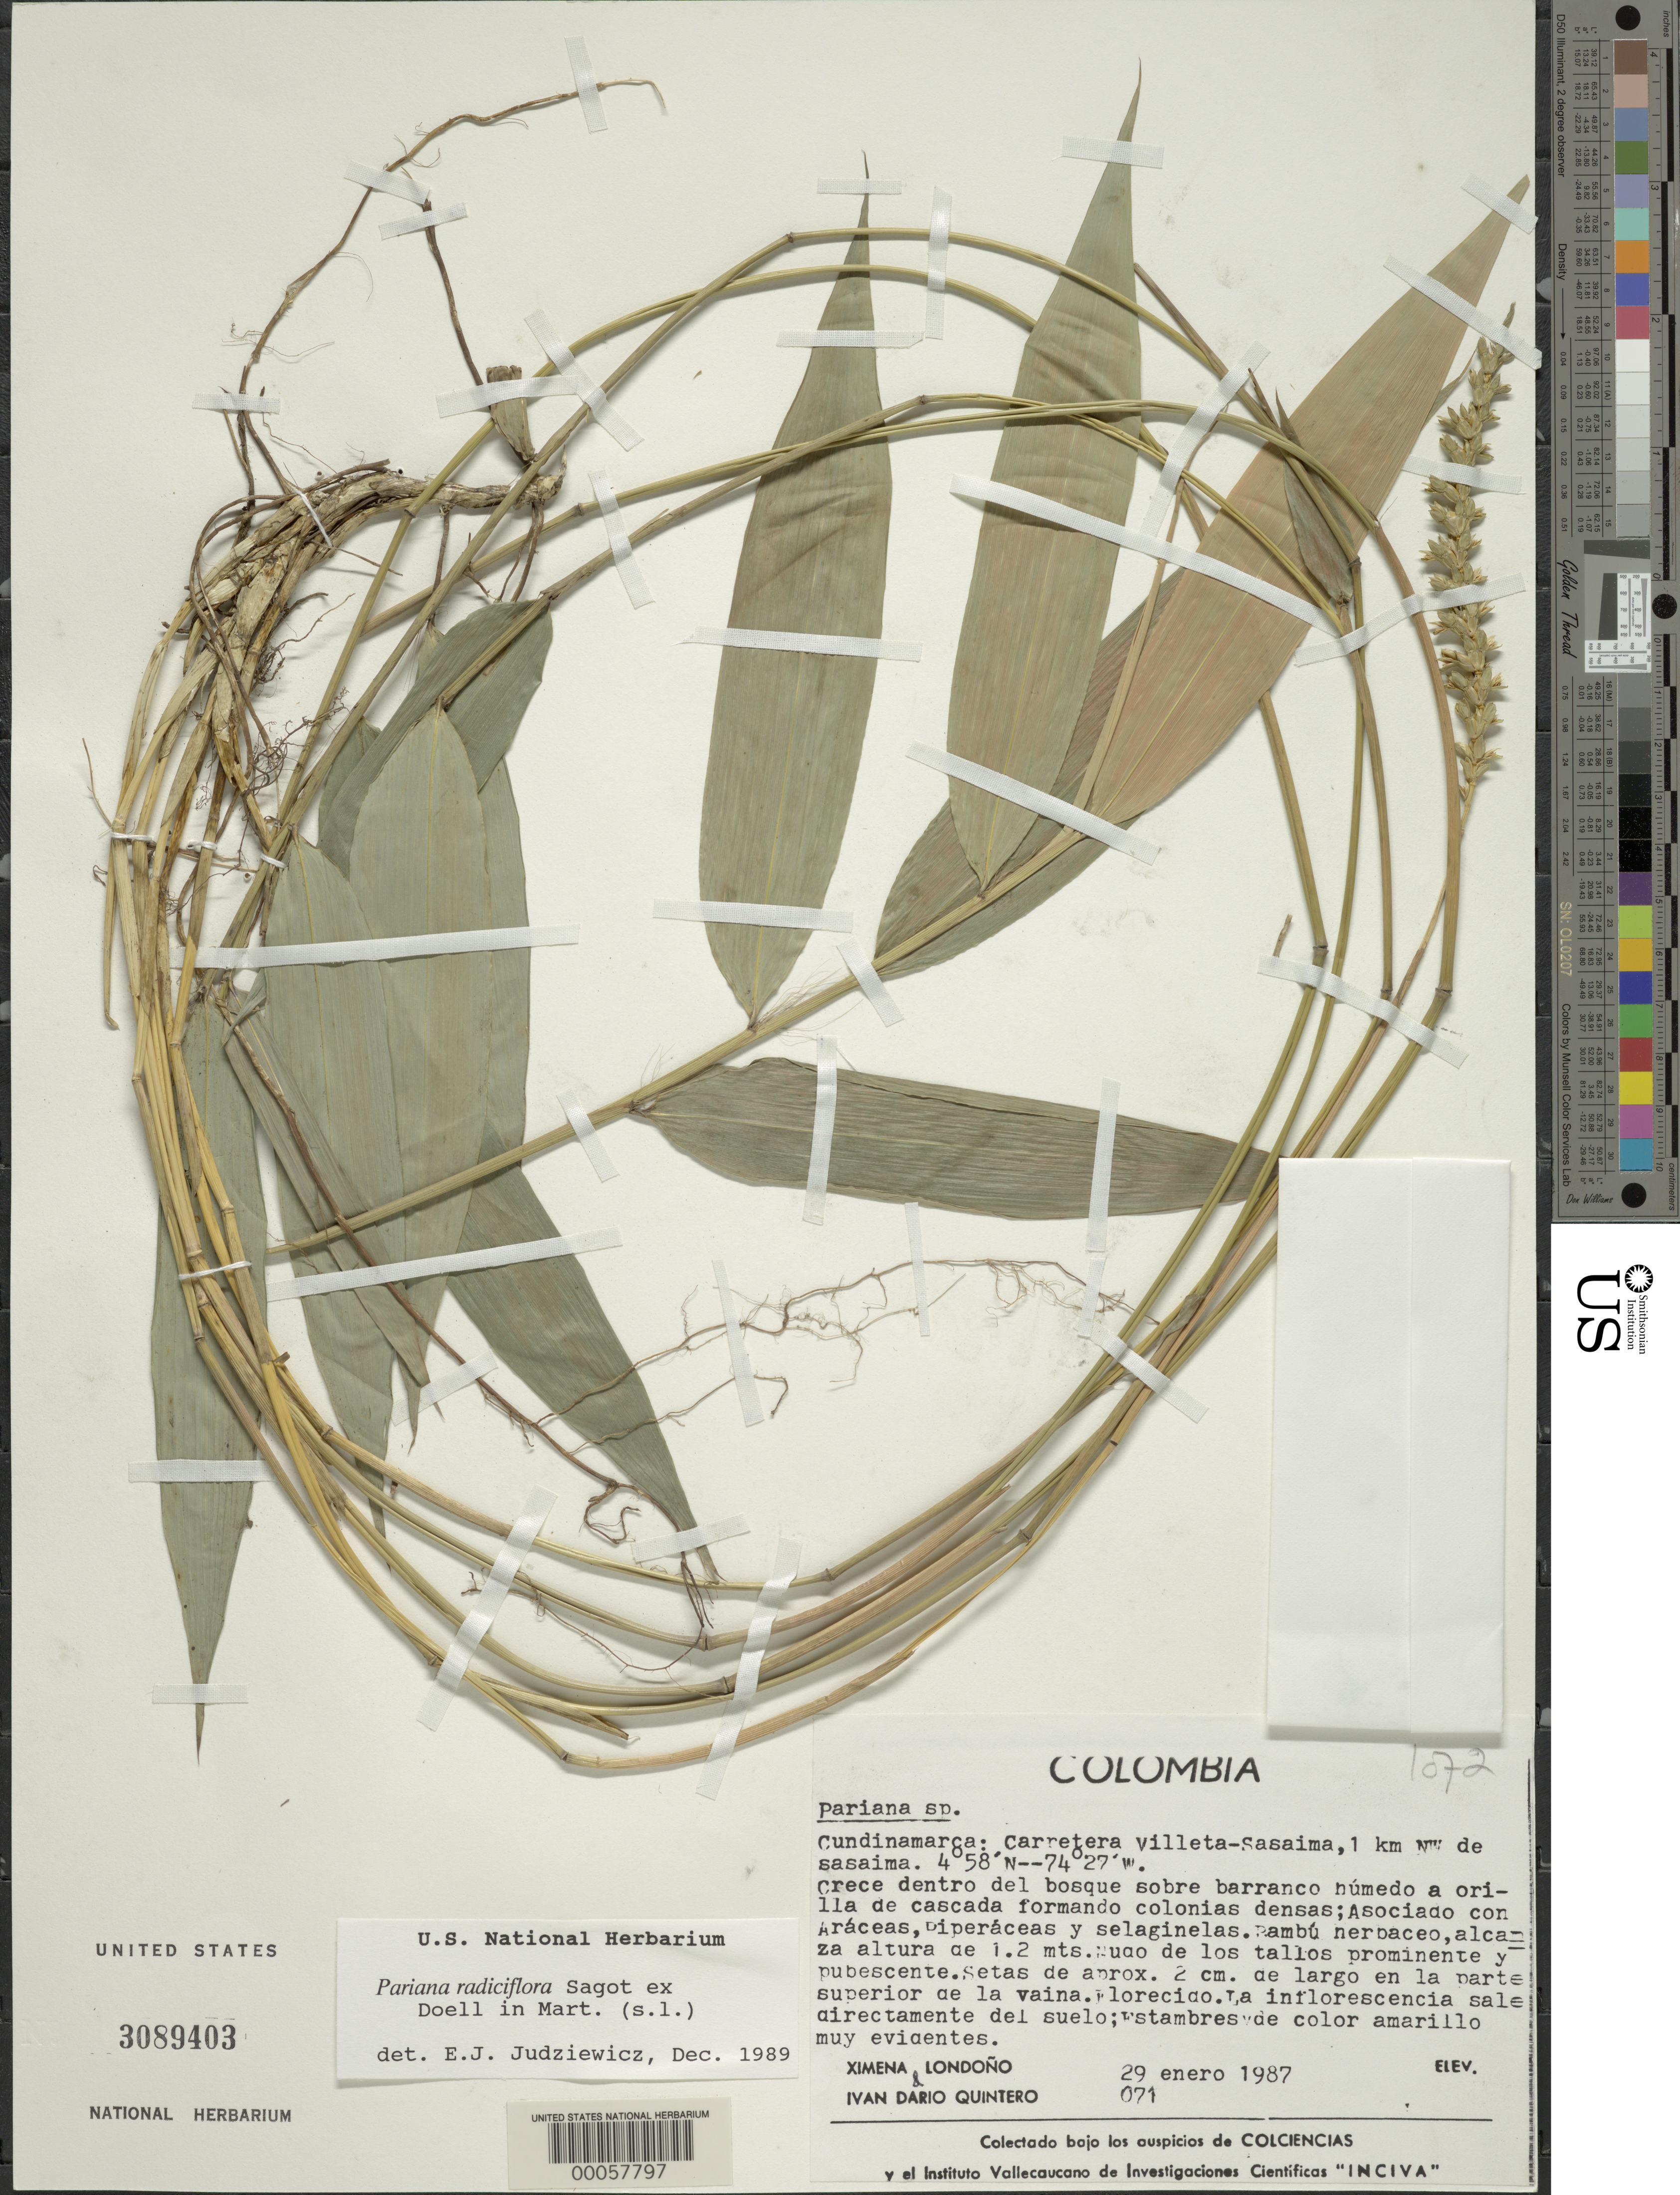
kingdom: Plantae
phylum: Tracheophyta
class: Liliopsida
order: Poales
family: Poaceae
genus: Pariana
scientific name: Pariana sp.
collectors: X. Londoño & I. Quintero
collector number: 071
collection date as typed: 29 Jan 1987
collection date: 1987-01-29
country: Colombia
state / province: Cundinamarca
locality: Villeta-Sasaima road, 1 km NW of Sasaima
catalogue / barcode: US 3089403